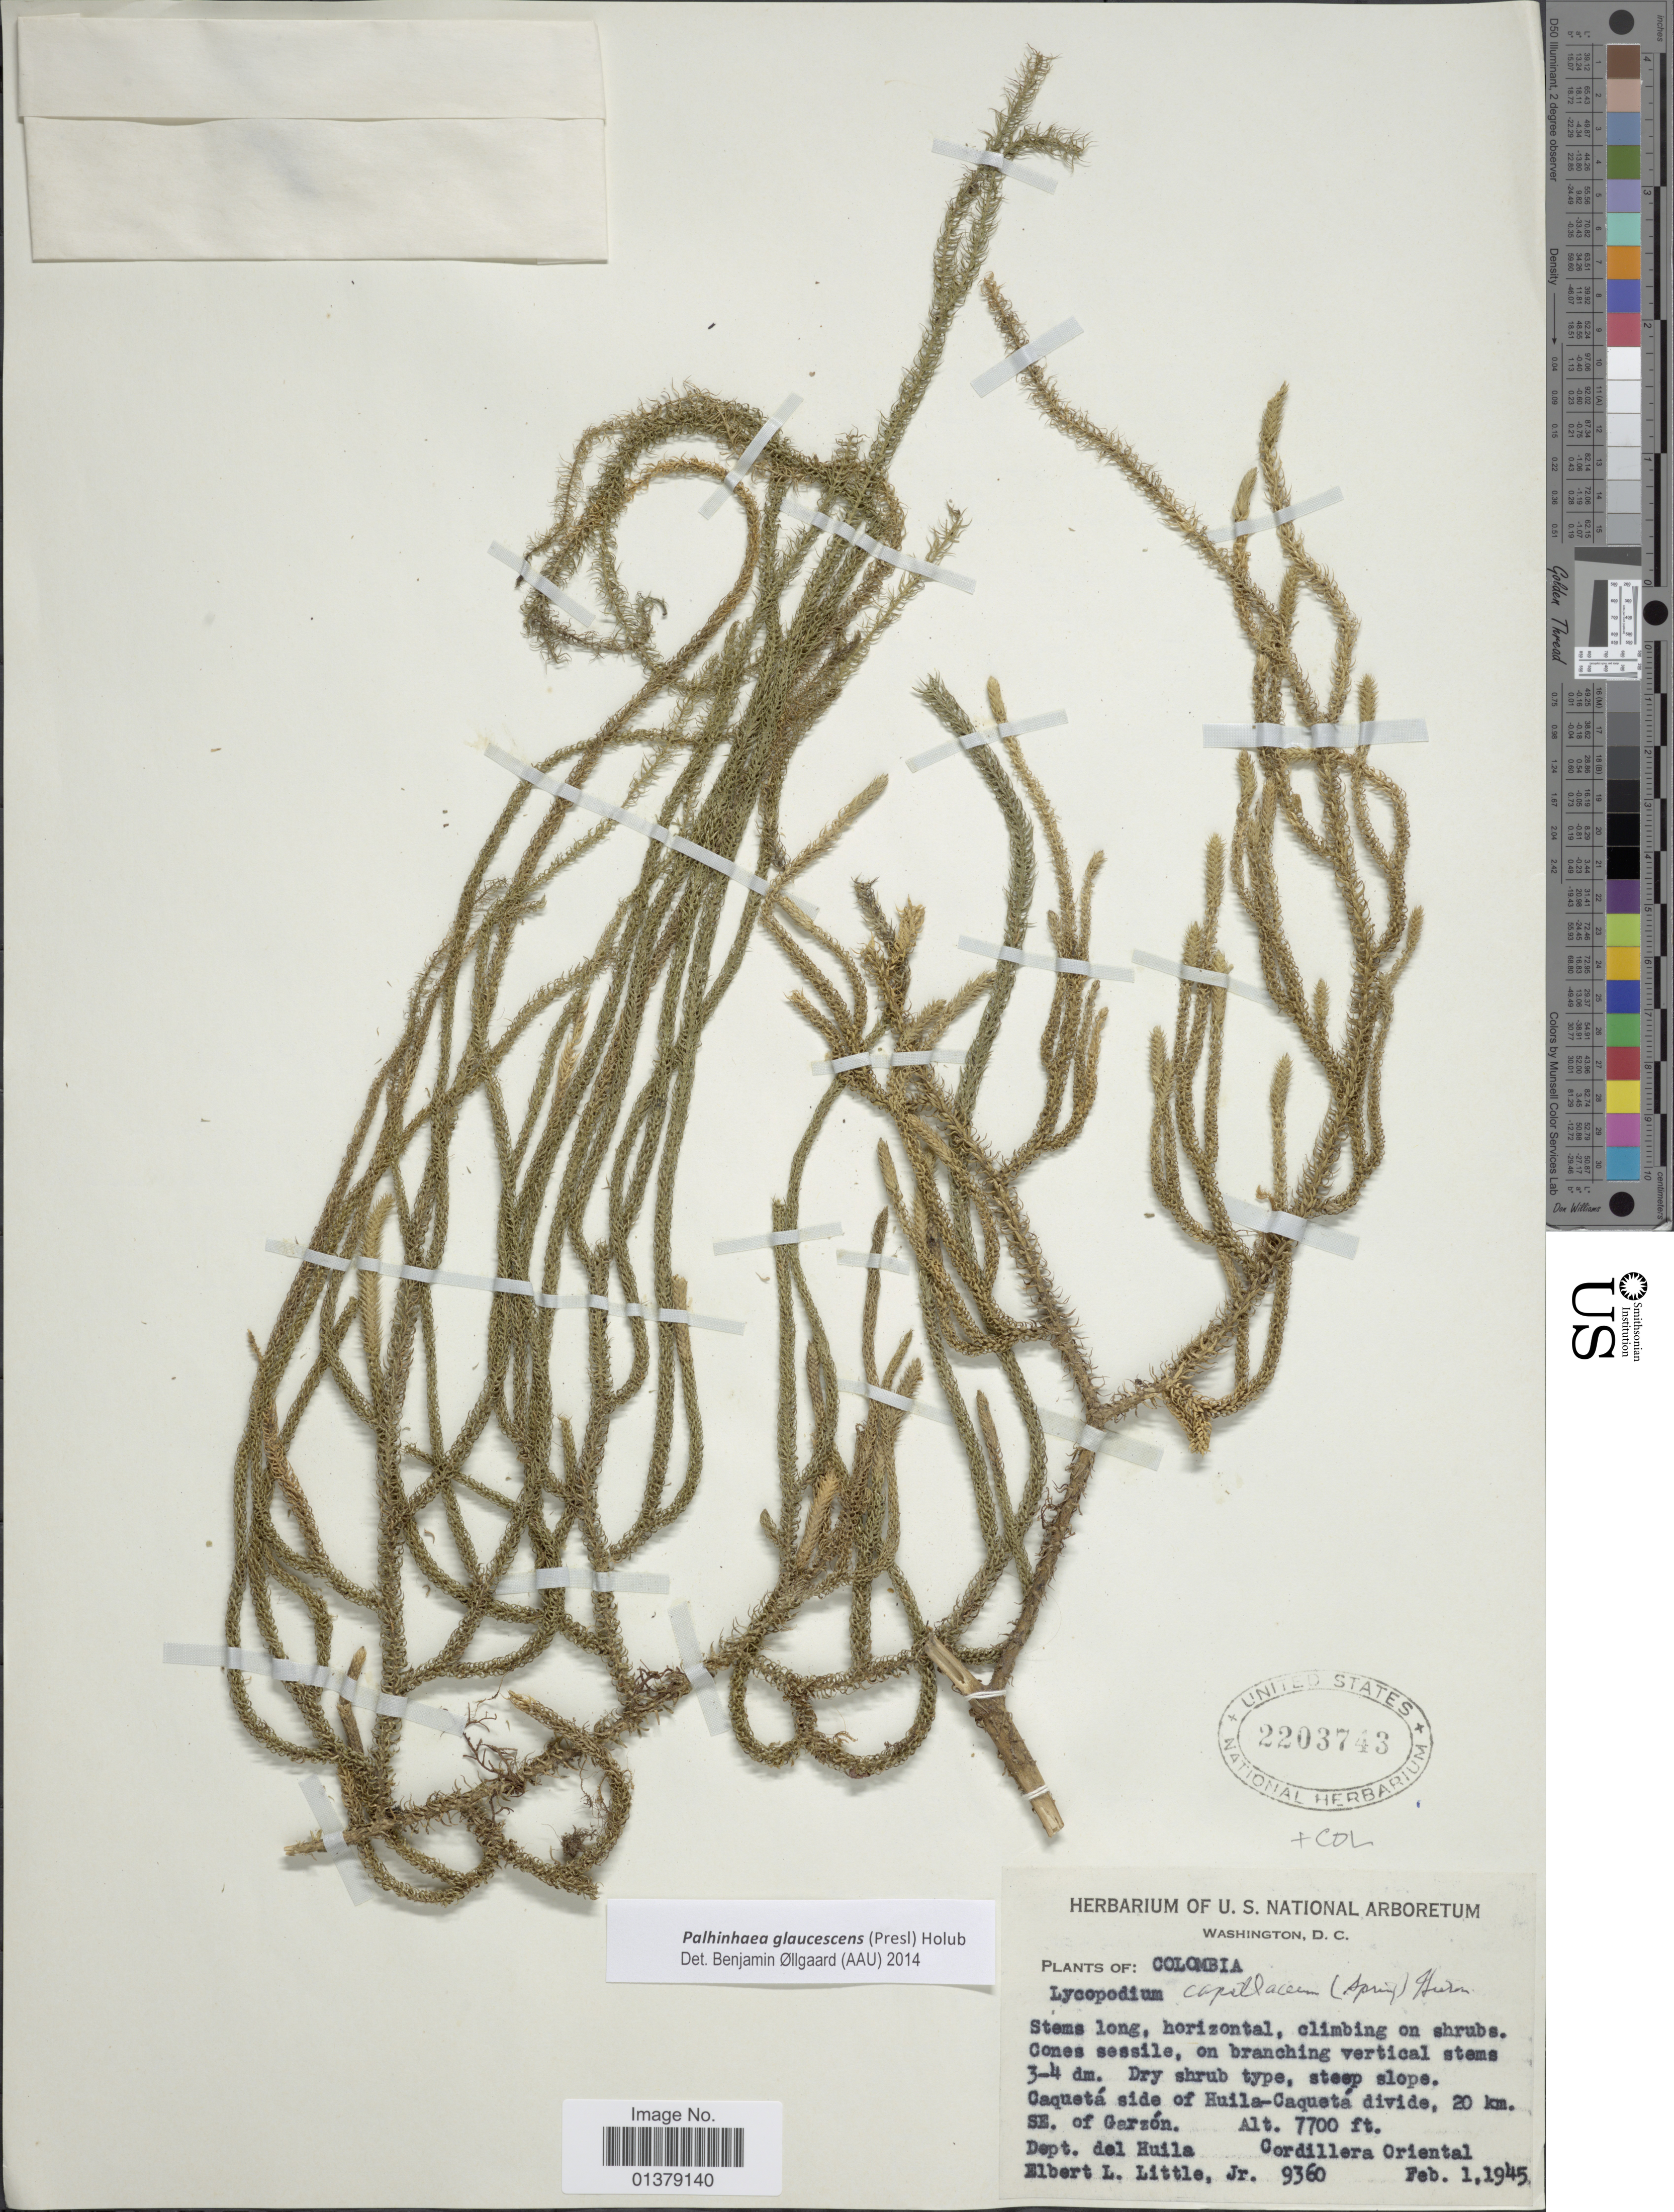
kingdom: Plantae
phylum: Tracheophyta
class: Lycopodiopsida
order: Lycopodiales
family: Lycopodiaceae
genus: Palhinhaea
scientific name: Palhinhaea glaucescens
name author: (C. Presl) Holub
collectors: E. L. Little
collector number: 9360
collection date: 1945-02-01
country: Colombia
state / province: Huila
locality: Caquetá side of Huila-Caqueta divide, 20km SE of Garzón, cordillera oriental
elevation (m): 2347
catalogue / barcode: US 2203743